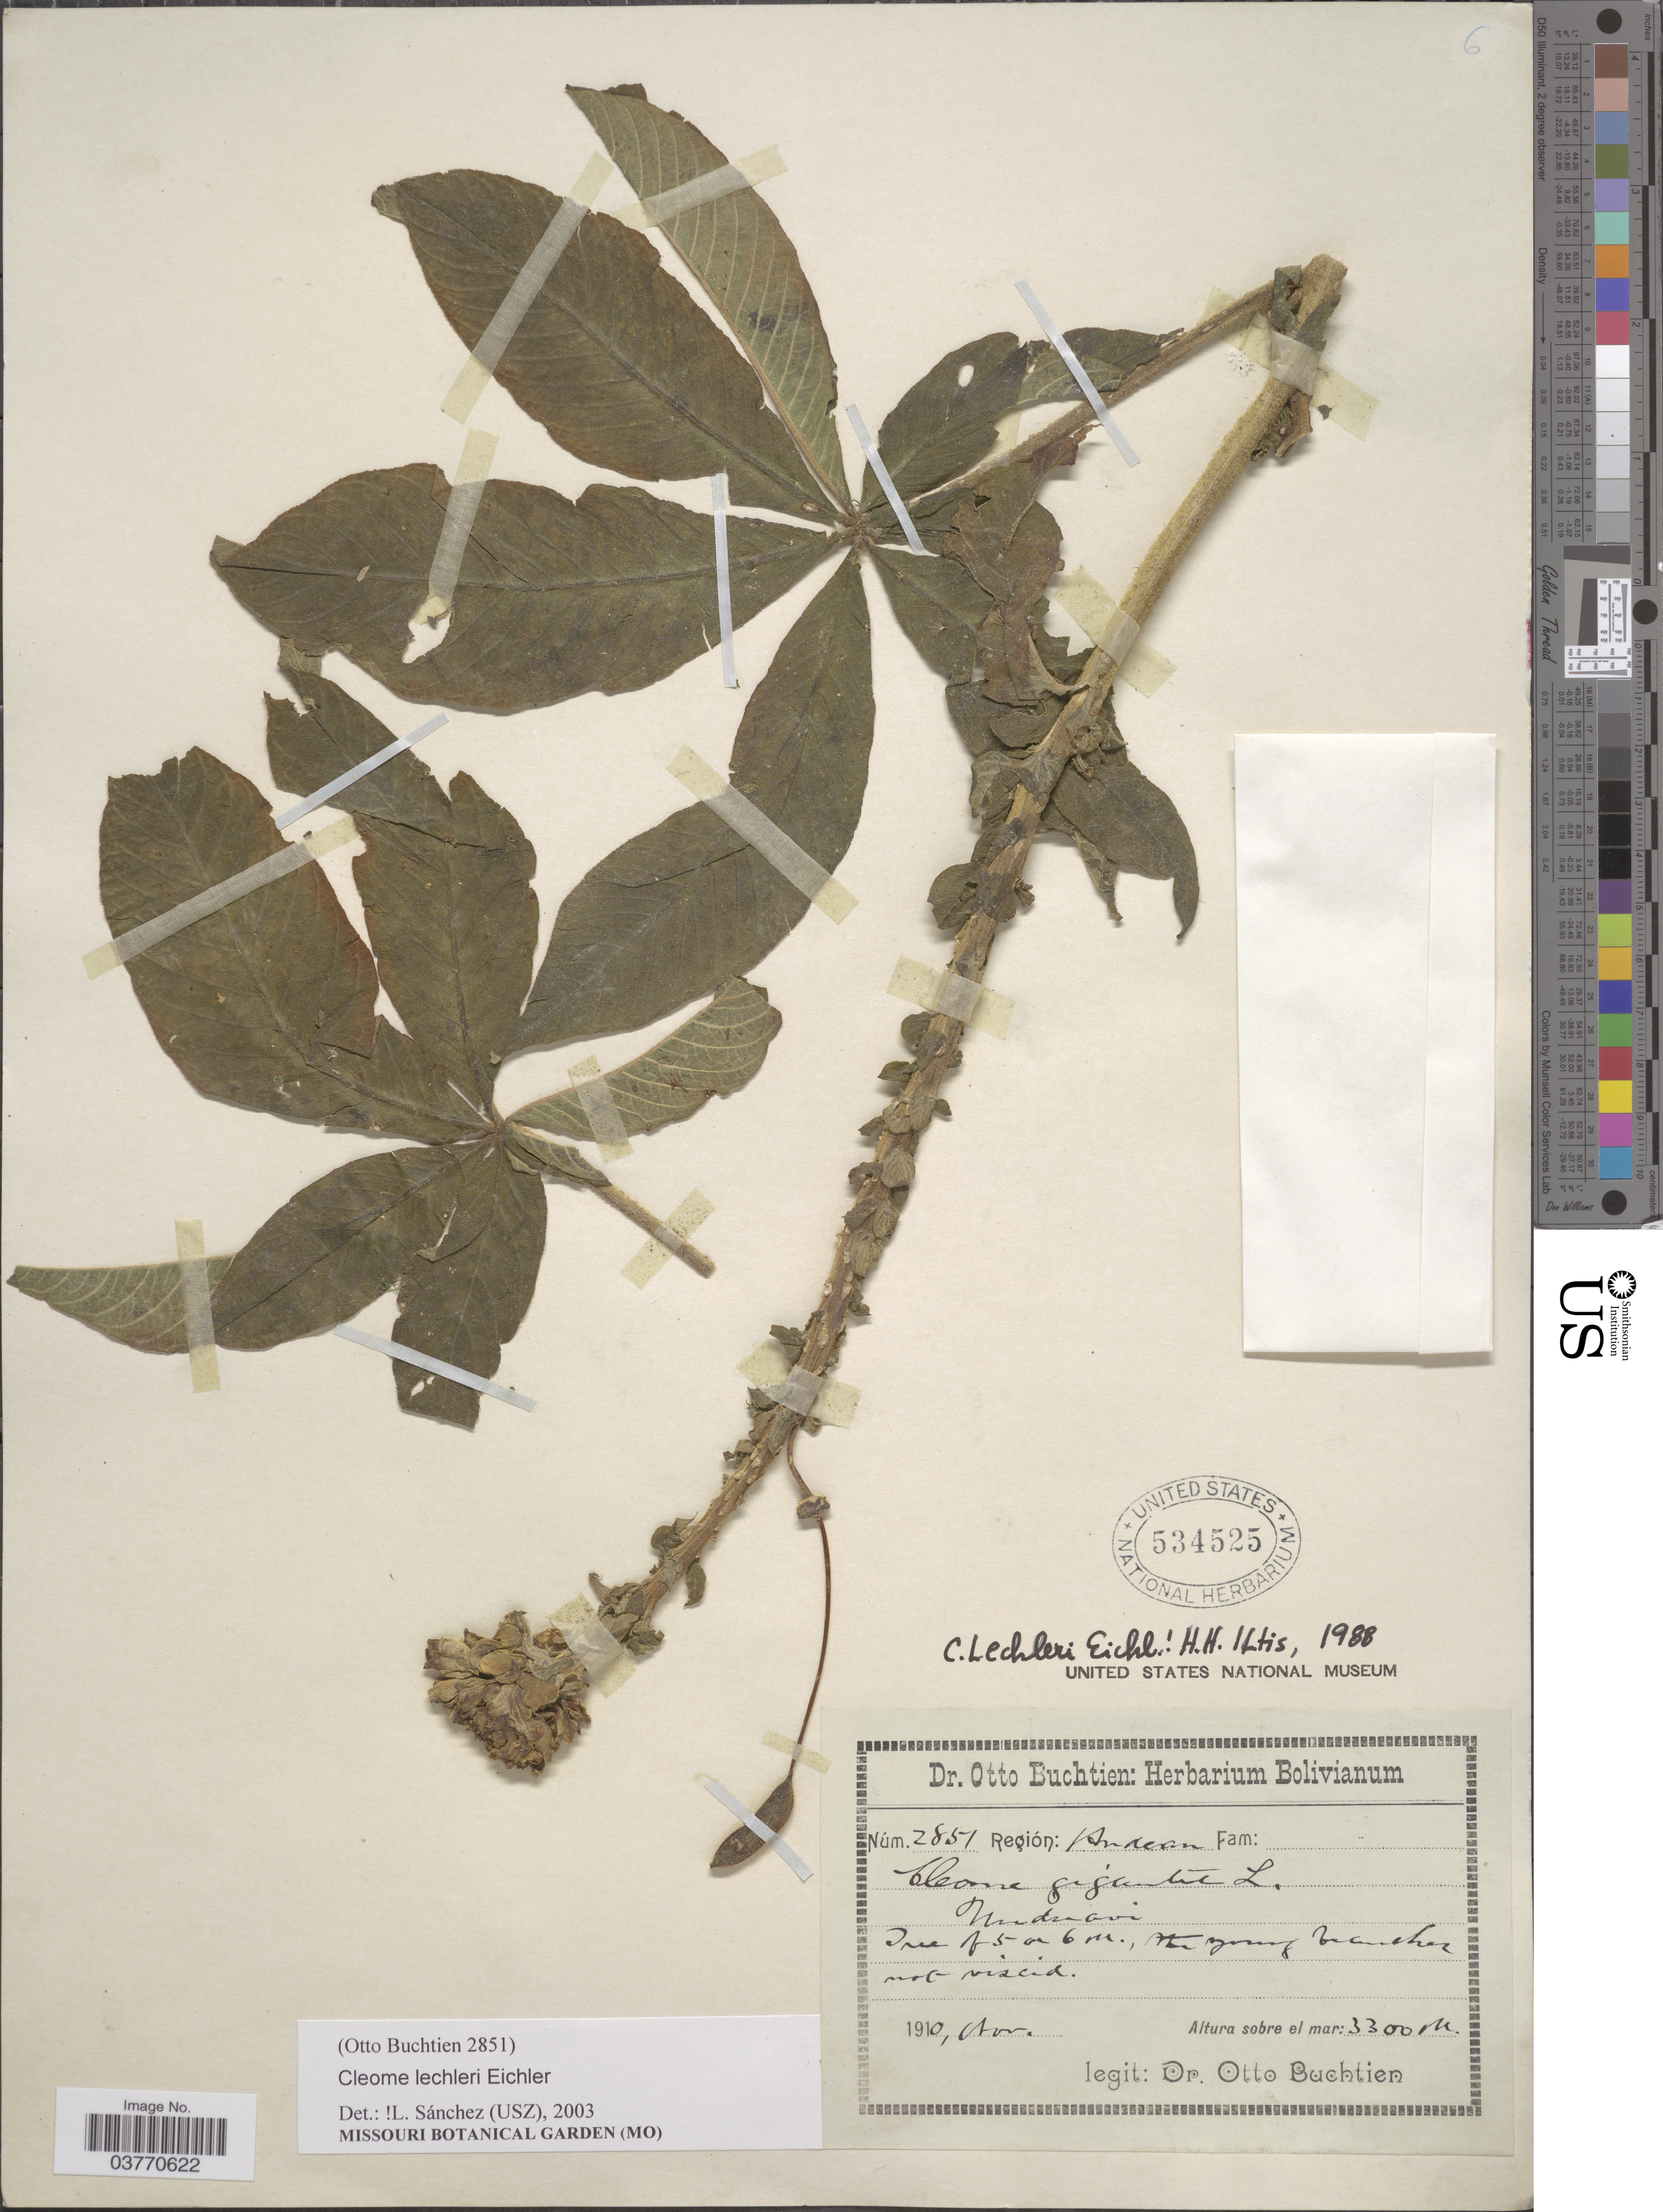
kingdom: Plantae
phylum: Tracheophyta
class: Magnoliopsida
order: Brassicales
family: Cleomaceae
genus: Andinocleome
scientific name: Andinocleome lechleri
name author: (Eichler) Iltis & Cochrane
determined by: Strong, M. T., (US), Smithsonian Institution - National Museum of Natural History (UNITED STATES)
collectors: O. Buchtien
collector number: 2851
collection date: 1910-11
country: Bolivia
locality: Región: Andean. Unduavi.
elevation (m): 3300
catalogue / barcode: US 534525